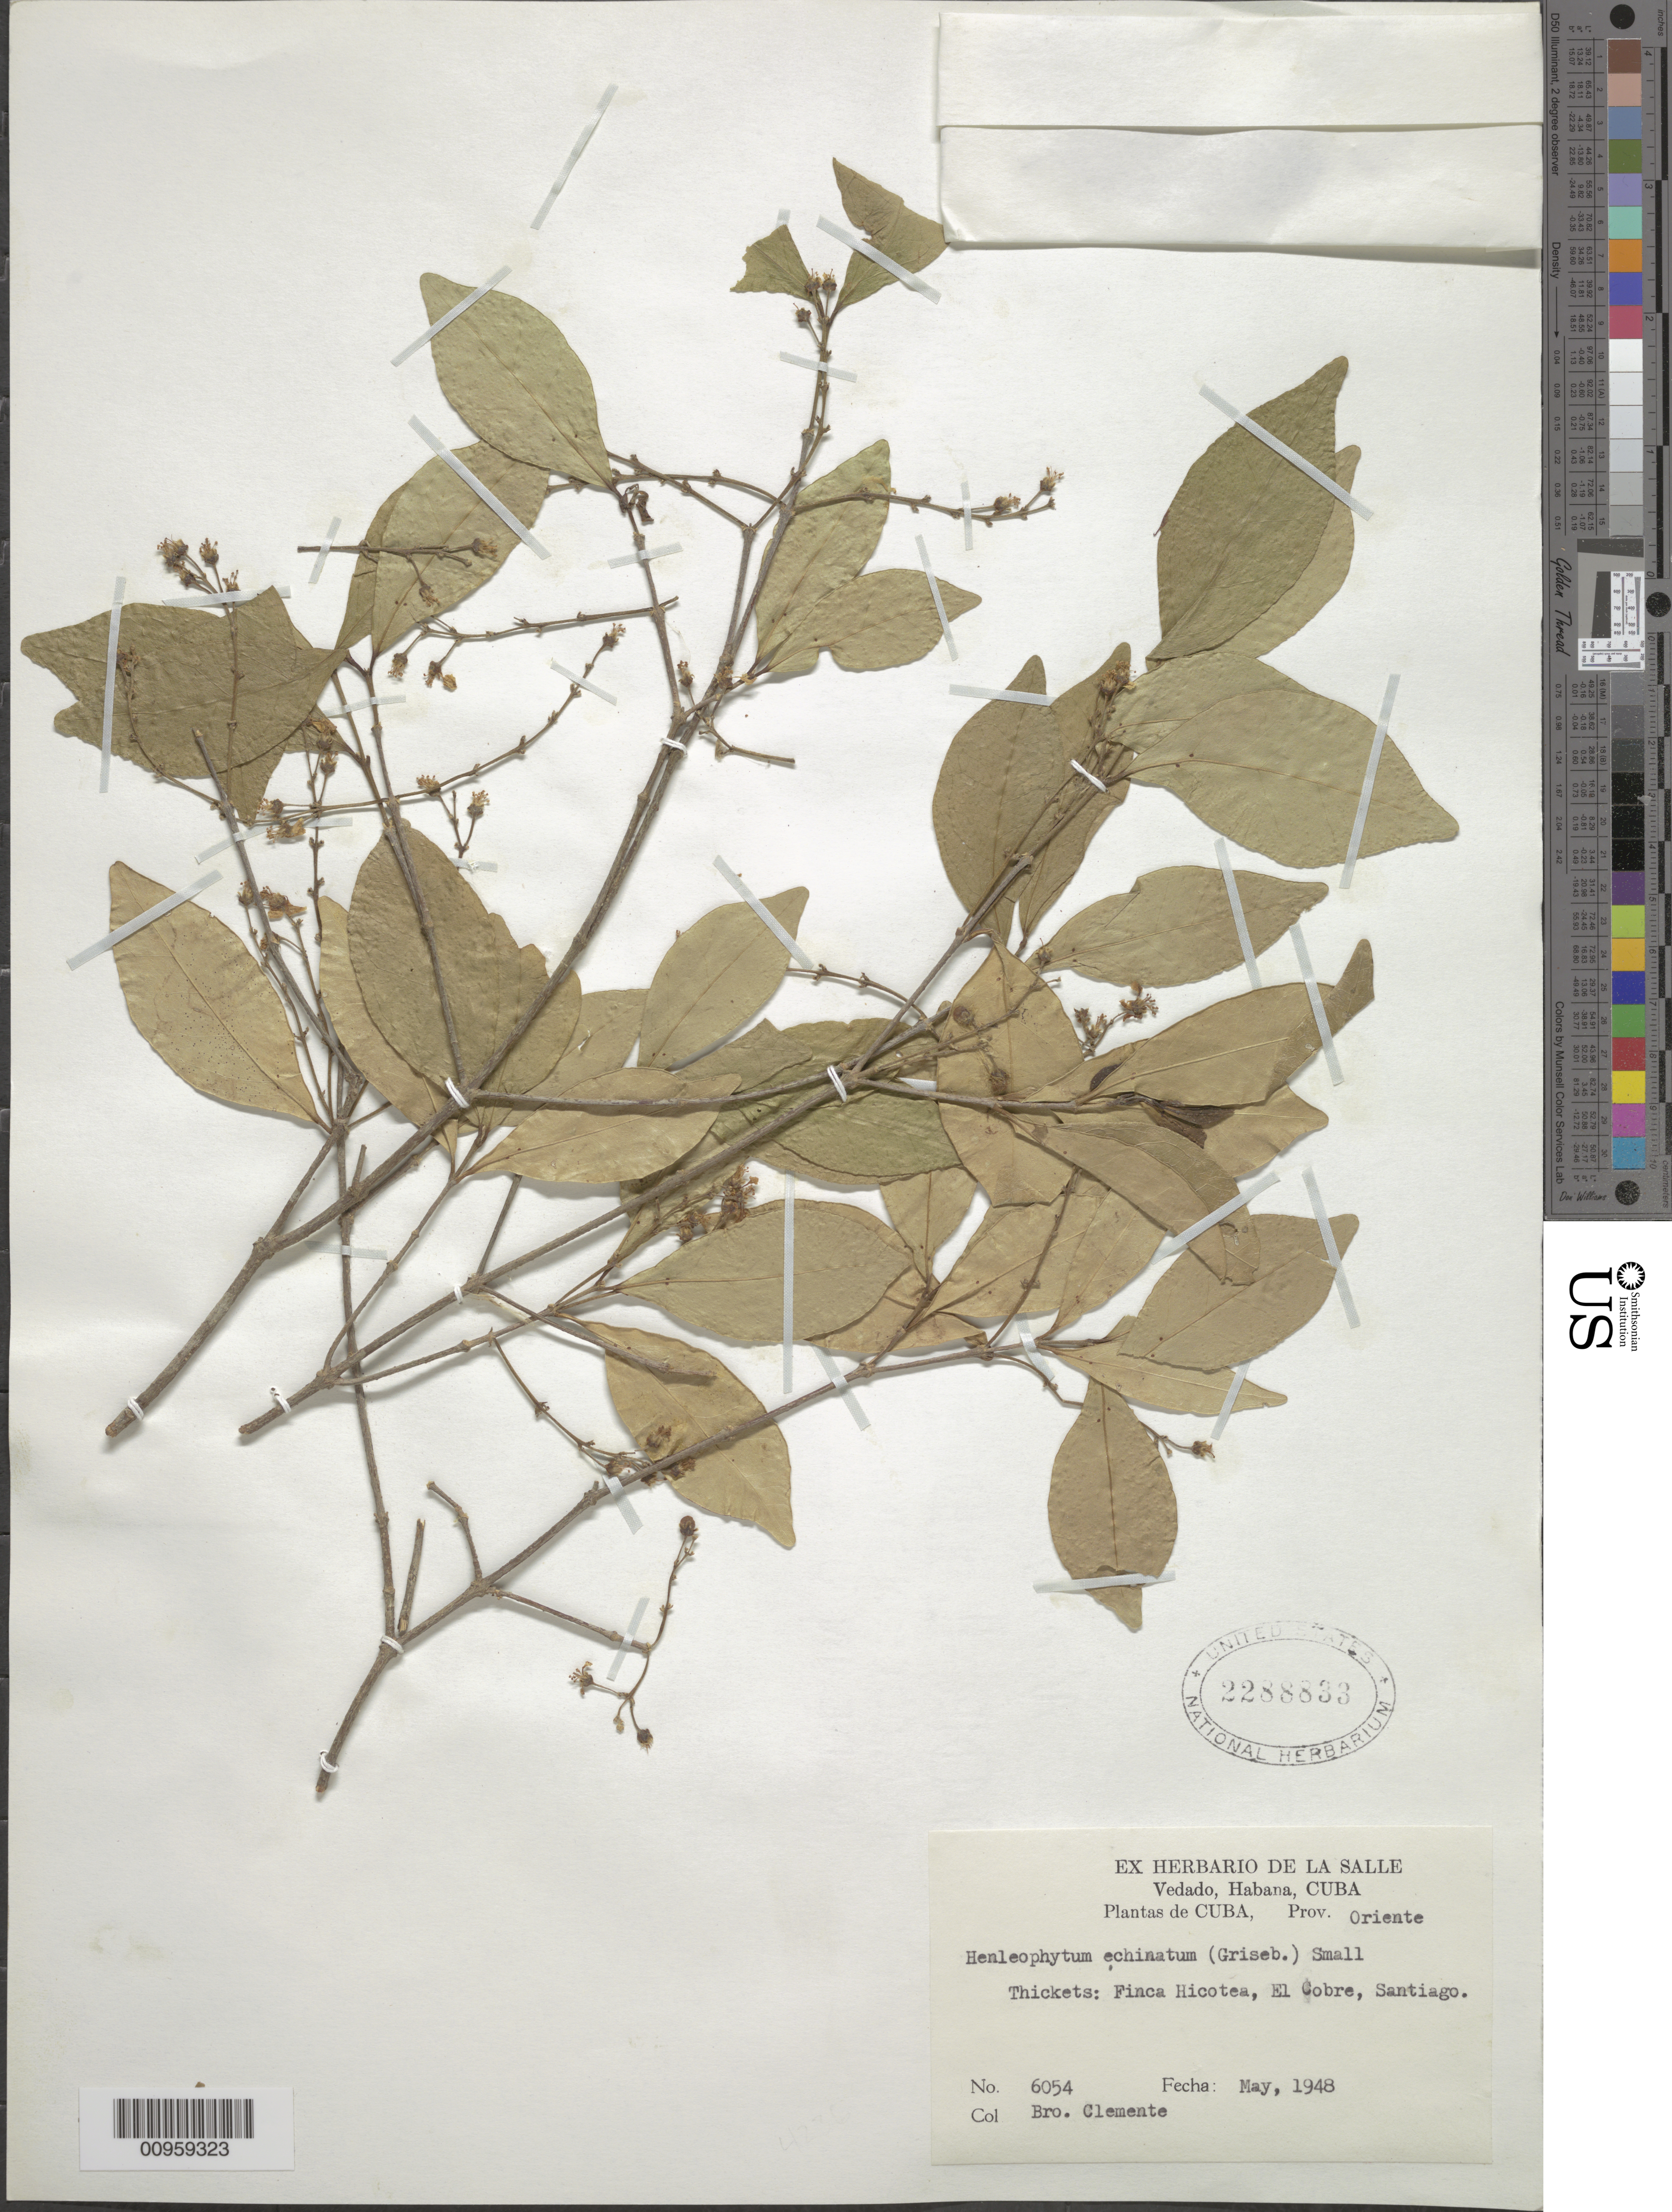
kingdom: Plantae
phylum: Tracheophyta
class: Magnoliopsida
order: Malpighiales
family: Malpighiaceae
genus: Henleophytum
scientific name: Henleophytum echinatum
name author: (Griseb.) Small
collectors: Bro. Clemente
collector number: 6054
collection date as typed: May 1948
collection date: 1948-05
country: Cuba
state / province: Santiago de Cuba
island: Cuba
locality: Finca Hicotea, El Cobre, Santiago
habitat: Thickets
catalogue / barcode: US 2288833